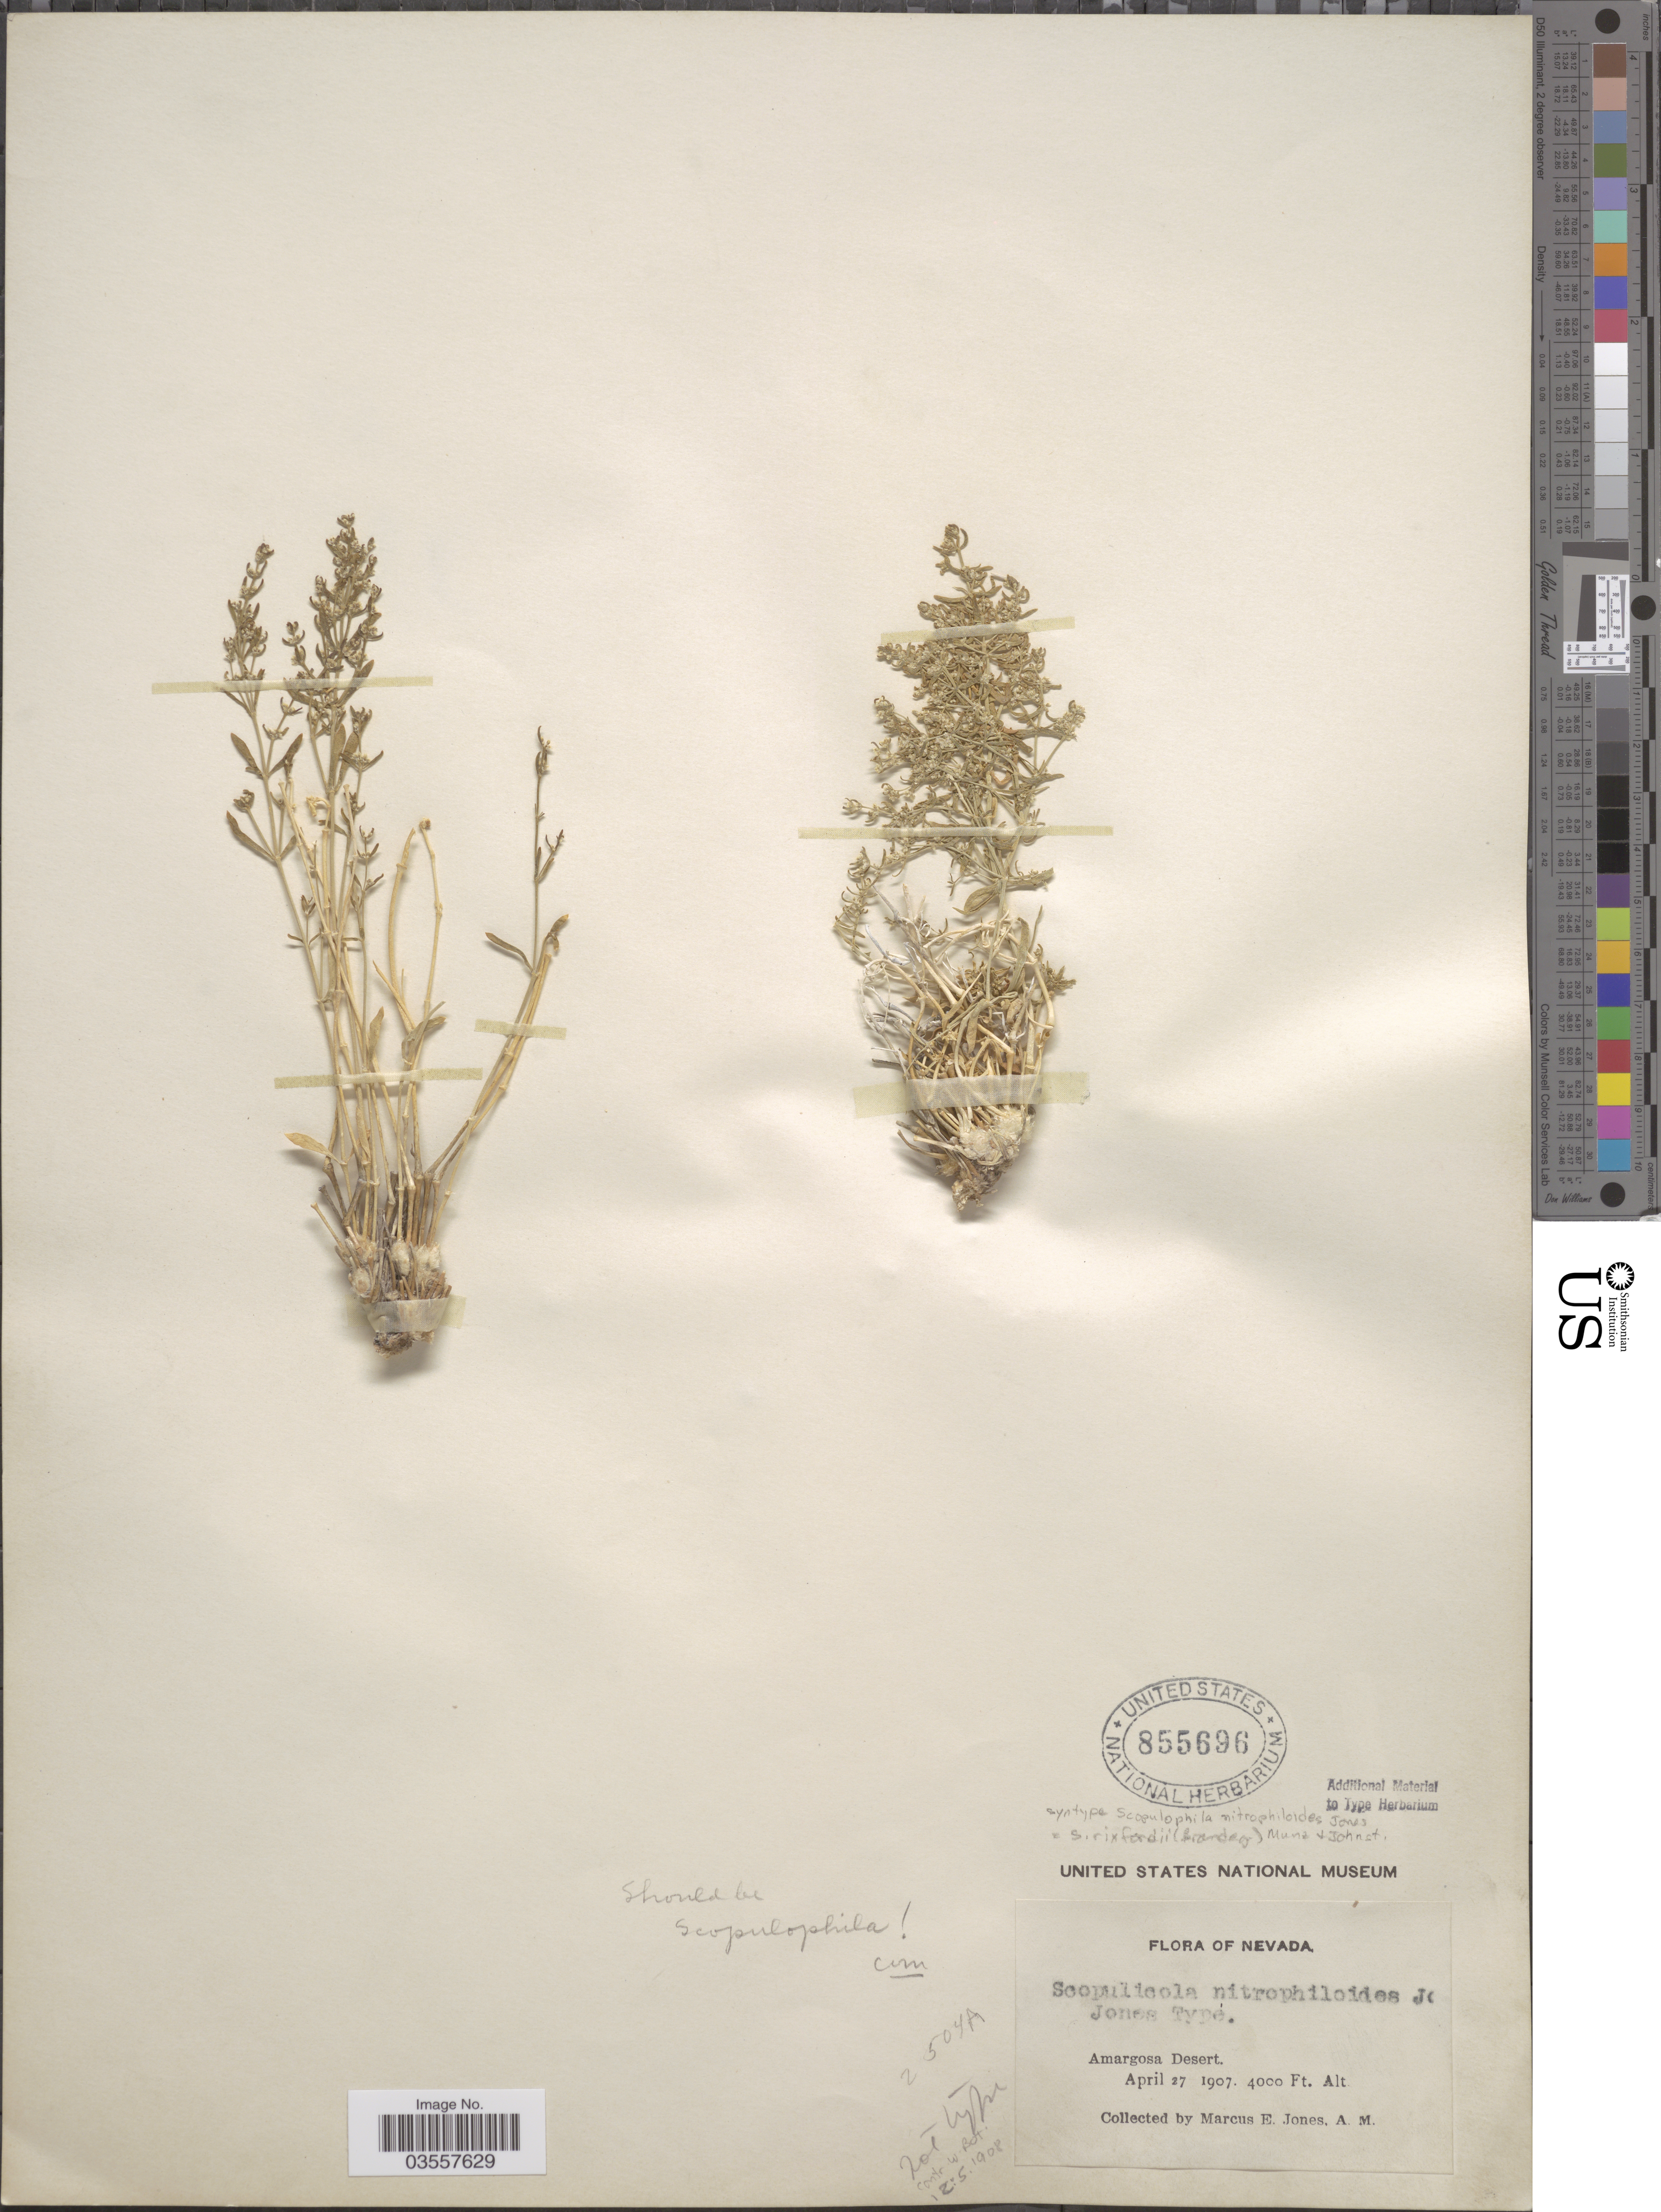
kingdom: Plantae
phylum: Tracheophyta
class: Magnoliopsida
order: Caryophyllales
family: Caryophyllaceae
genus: Scopulophila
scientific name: Scopulophila sp.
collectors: M. E. Jones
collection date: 1907-04-27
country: United States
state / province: Nevada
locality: Amargosa Desert.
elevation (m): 1219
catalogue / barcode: US 855696